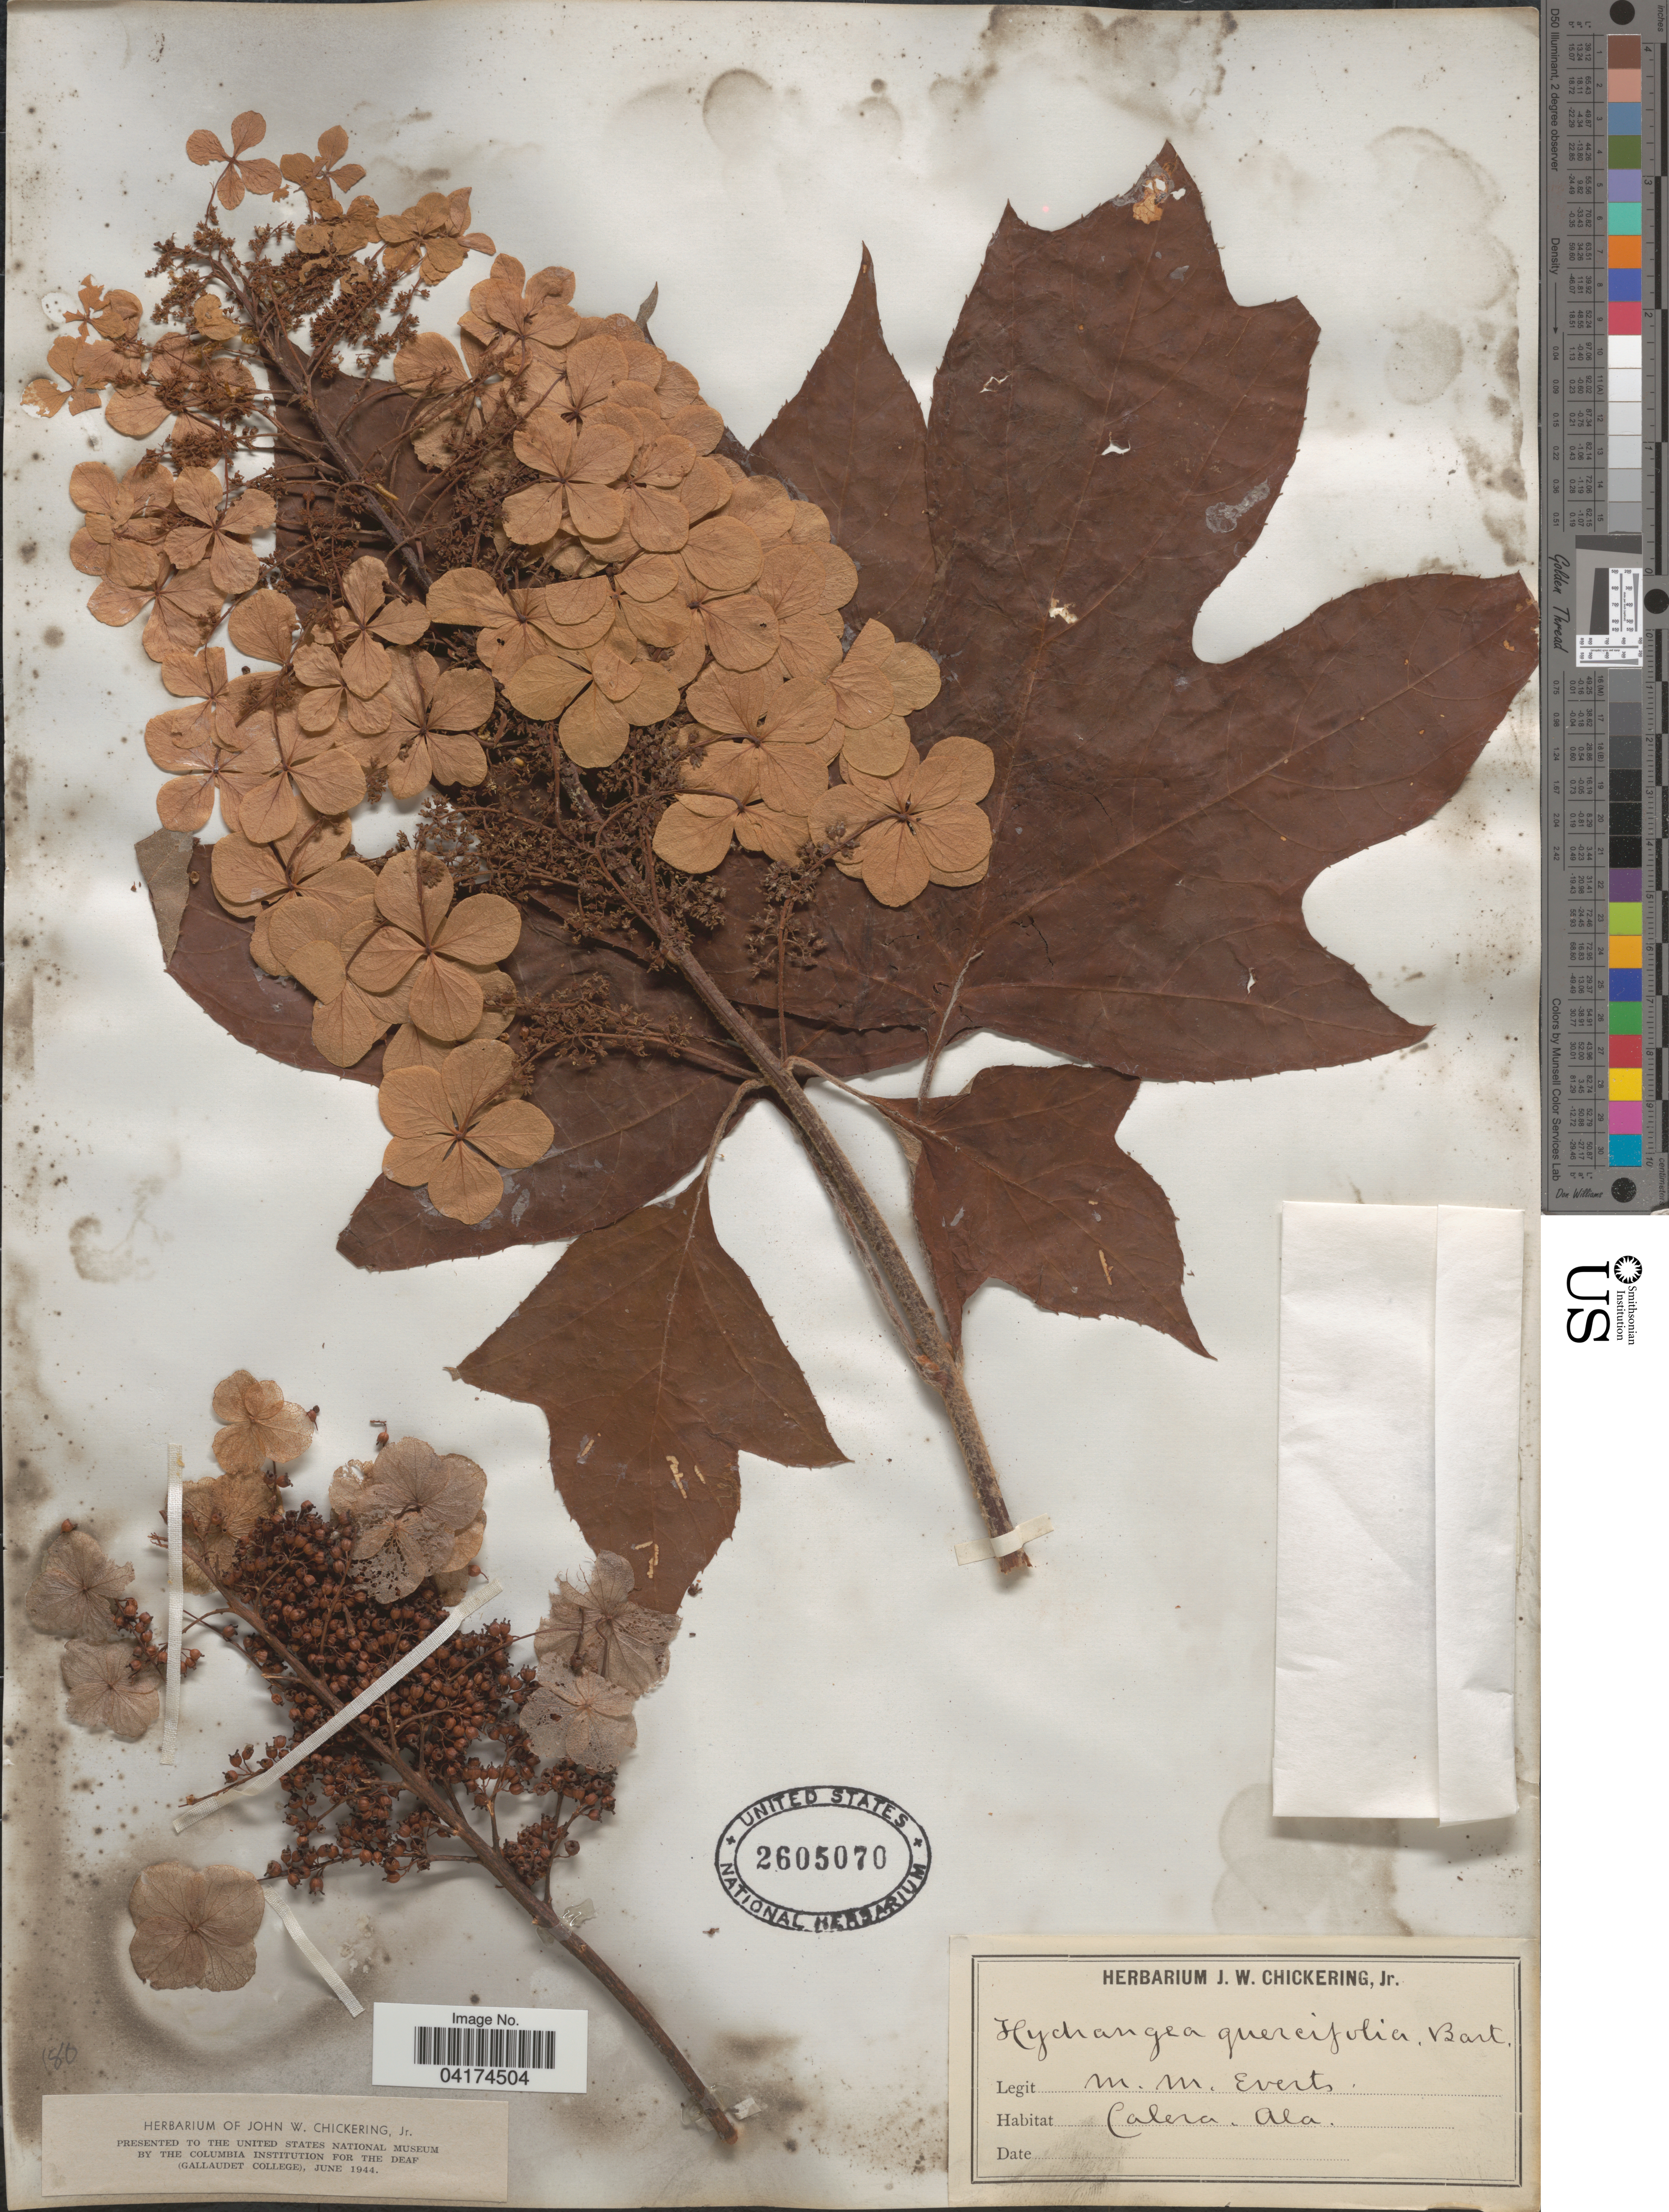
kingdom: Plantae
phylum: Tracheophyta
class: Magnoliopsida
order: Cornales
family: Hydrangeaceae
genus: Hydrangea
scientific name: Hydrangea quercifolia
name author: W. Bartram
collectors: M. Everts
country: United States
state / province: Alabama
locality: Calera.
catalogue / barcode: US 2605070